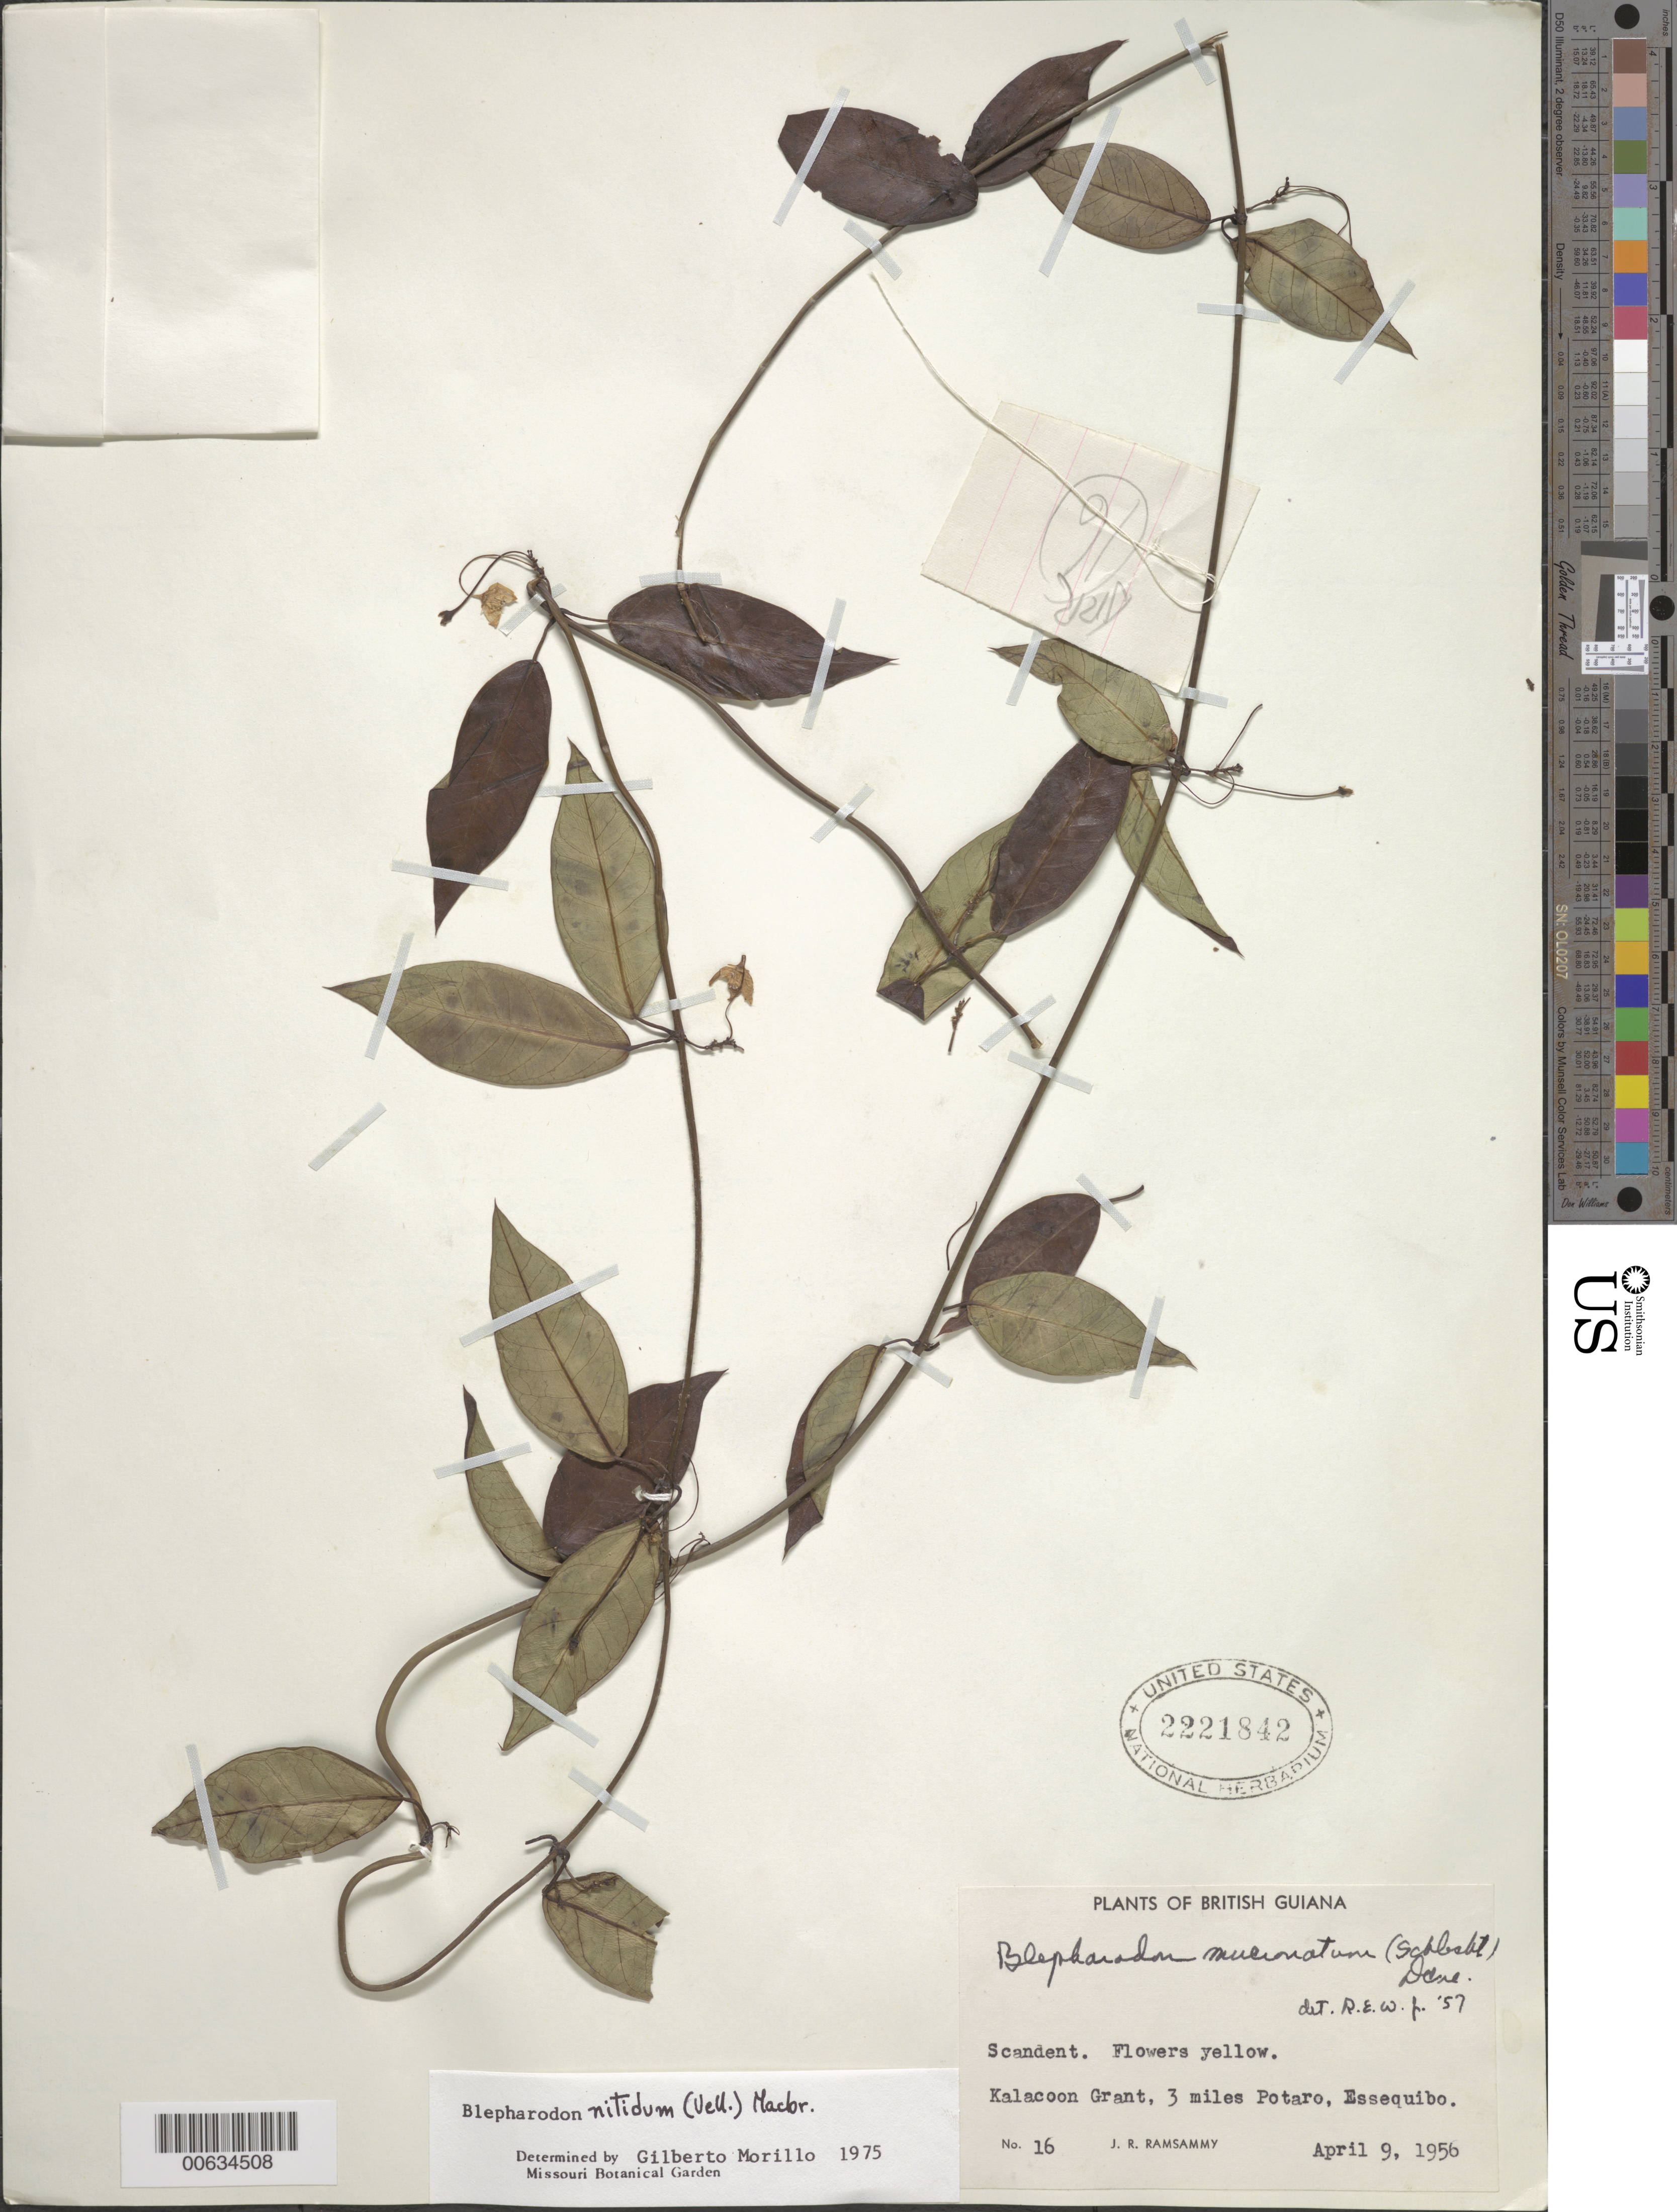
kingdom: Plantae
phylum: Tracheophyta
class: Magnoliopsida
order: Gentianales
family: Apocynaceae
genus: Blepharodon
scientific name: Blepharodon nitidus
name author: (Vell.) J.F. Macbr.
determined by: Morillo, G. N.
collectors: J. Ramsammy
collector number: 16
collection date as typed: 9-Apr-56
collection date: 1956-04-09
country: Guyana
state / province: Cuyuni-Mazaruni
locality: Kalakun Grant, 3 mi. Potaro, Essequibo (Kalacoon on label)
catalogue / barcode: US 2221842